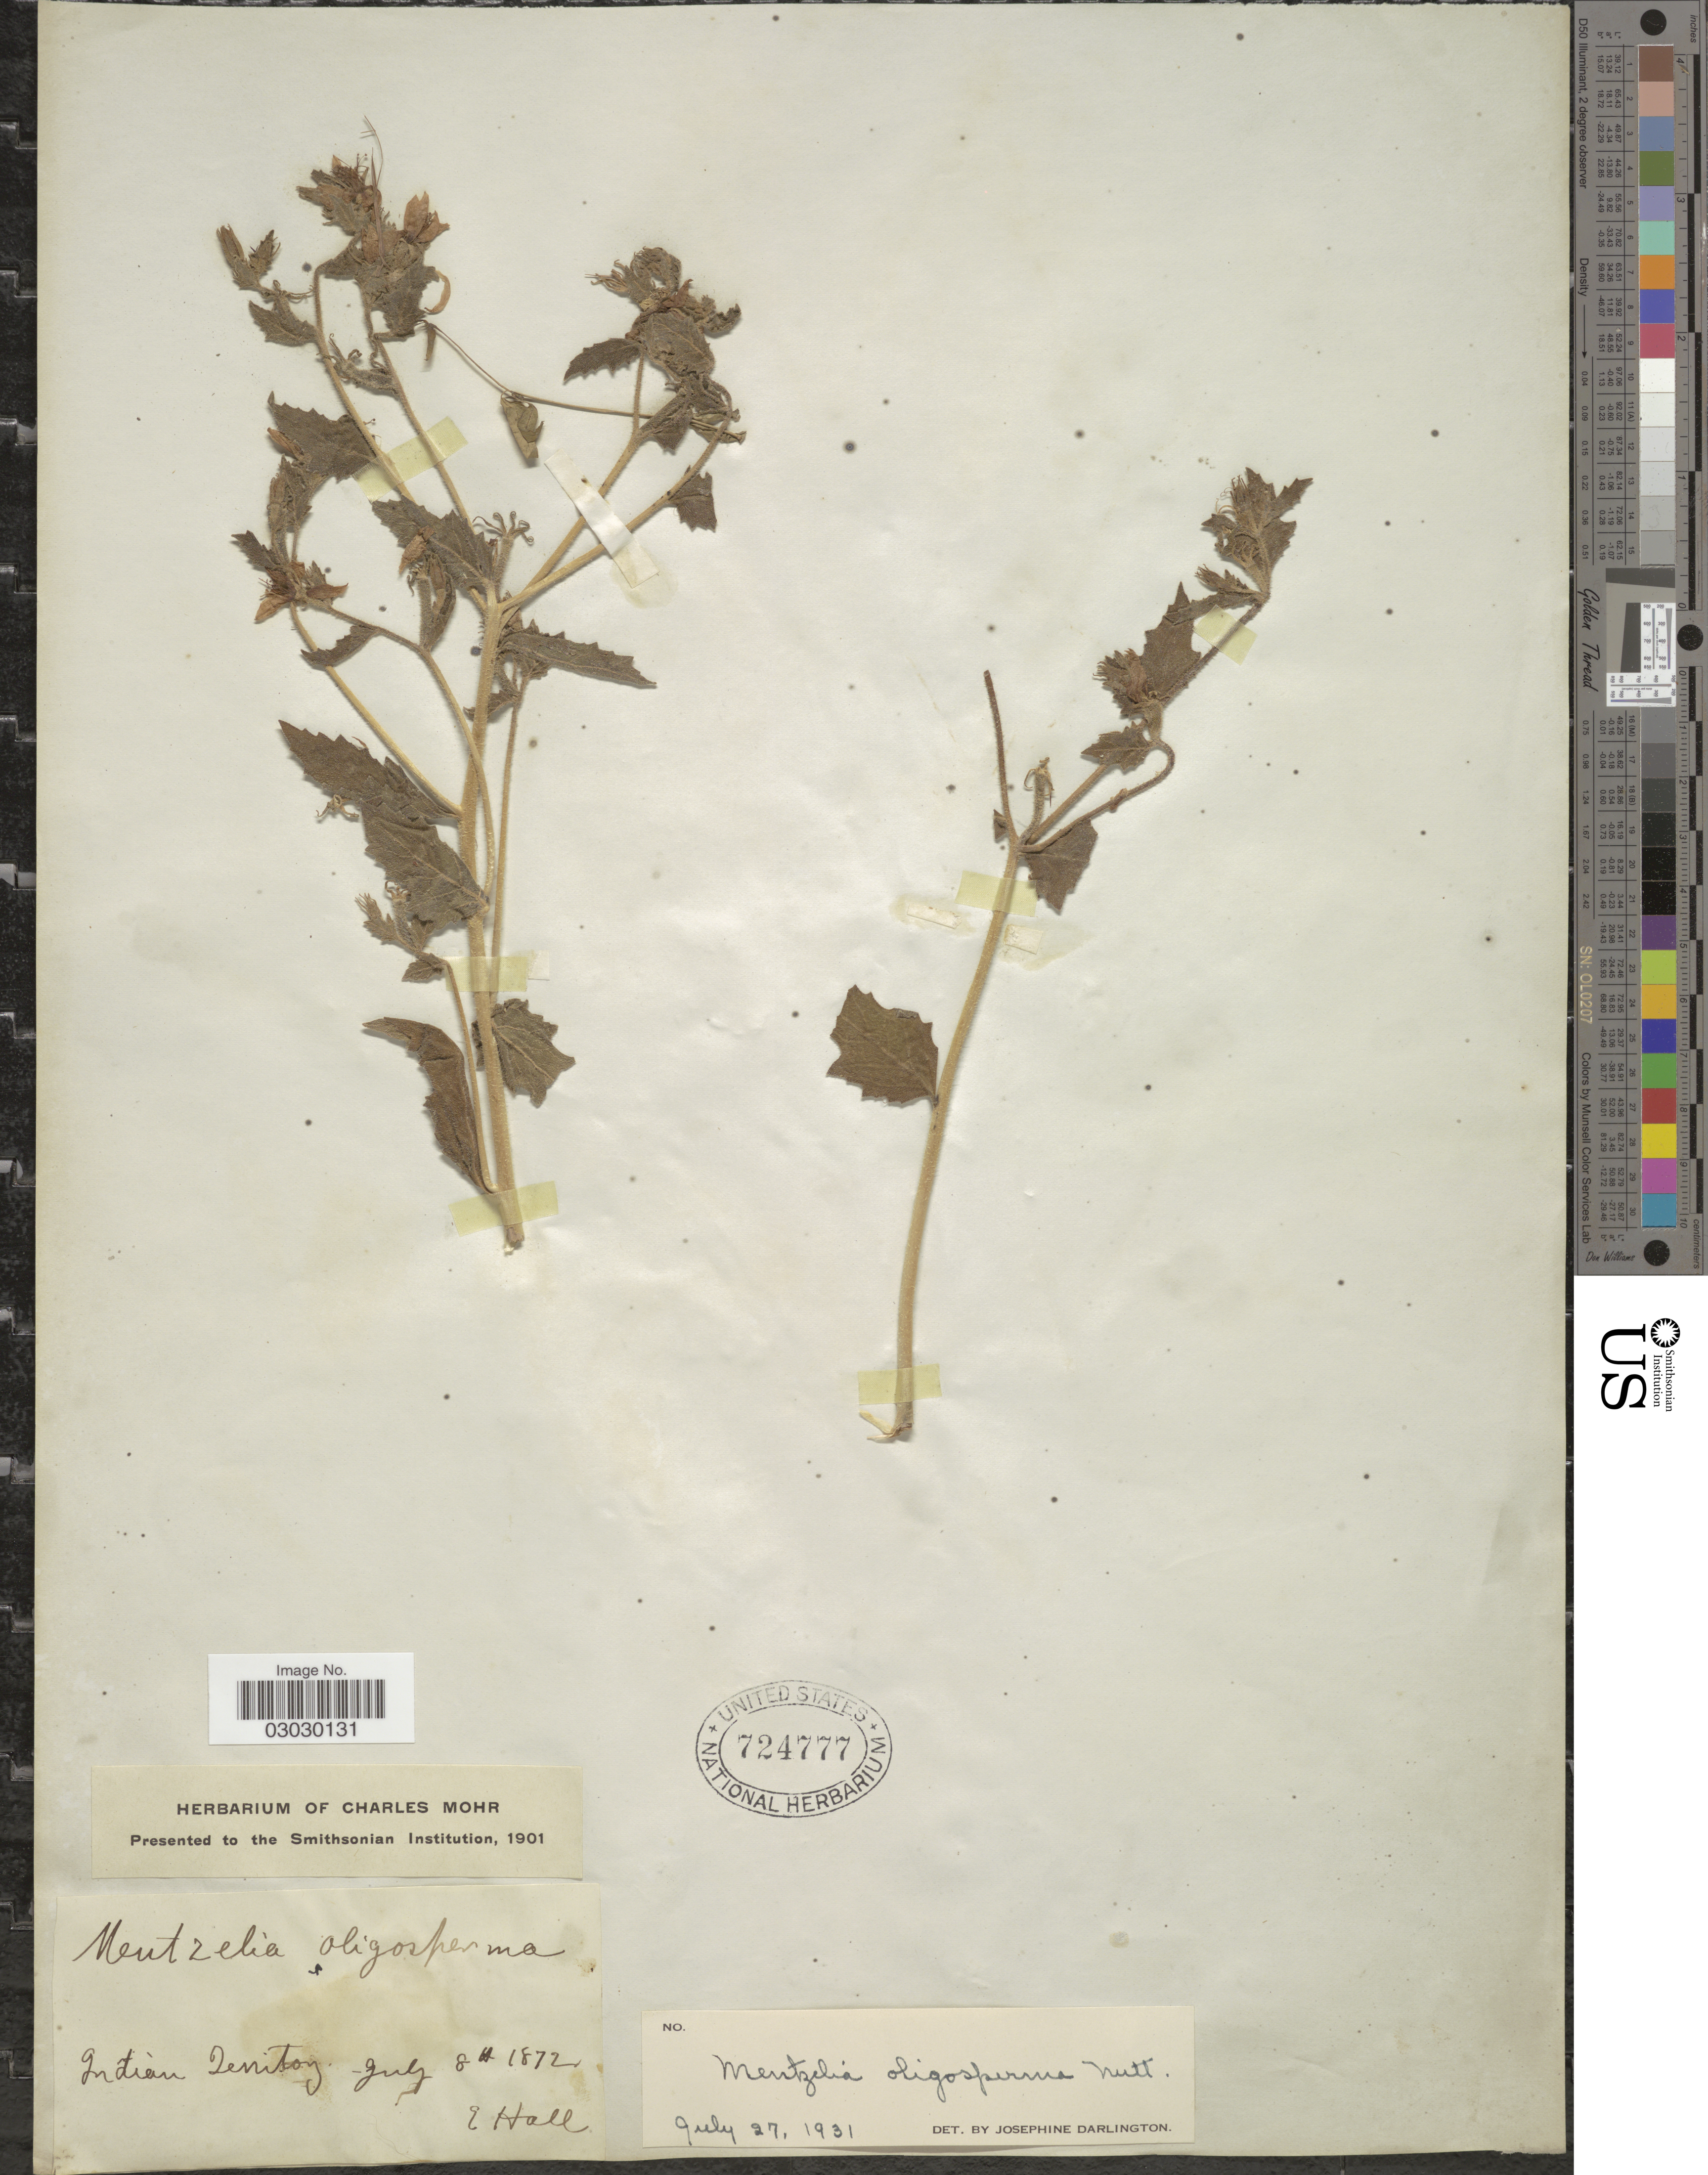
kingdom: Plantae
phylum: Tracheophyta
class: Magnoliopsida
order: Cornales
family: Loasaceae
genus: Mentzelia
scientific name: Mentzelia oligosperma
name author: Nutt. ex Sims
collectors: E. Hall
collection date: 1872-07-08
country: United States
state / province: Oklahoma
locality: Indian Territory.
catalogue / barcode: US 724777